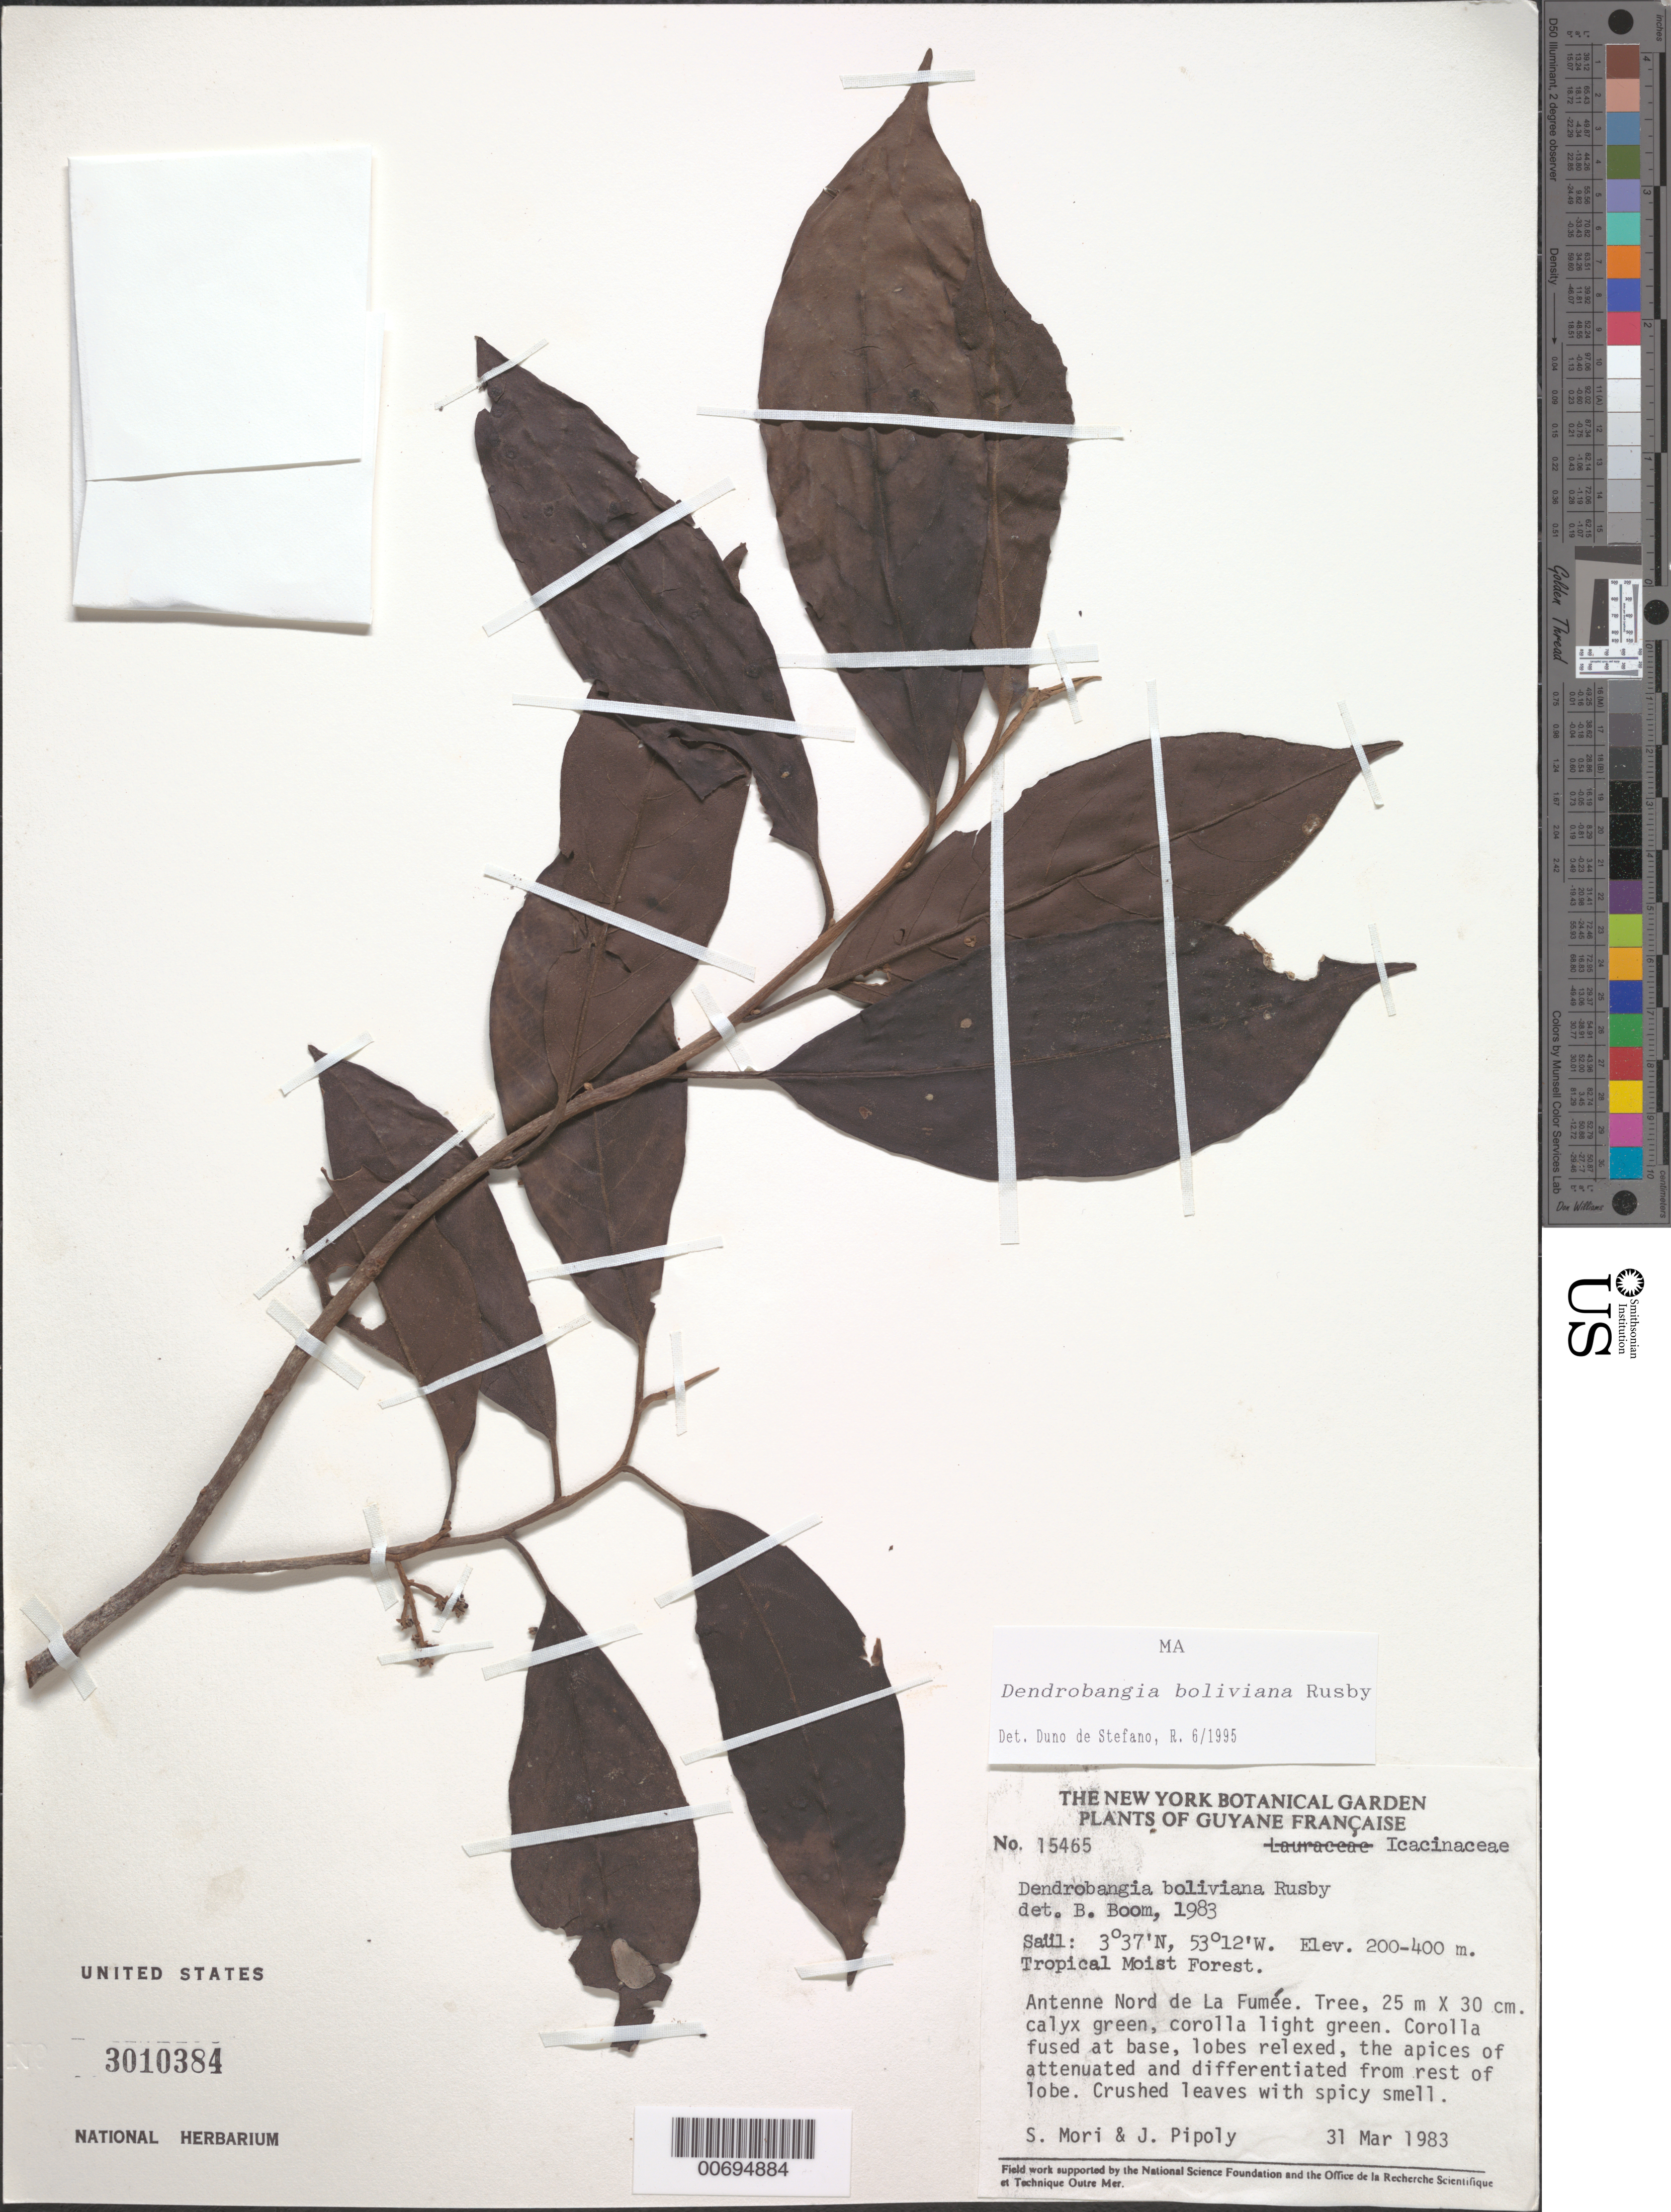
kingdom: Plantae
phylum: Tracheophyta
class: Magnoliopsida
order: Metteniusales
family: Metteniusaceae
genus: Dendrobangia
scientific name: Dendrobangia boliviana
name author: Rusby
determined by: Duno de Stefano, R.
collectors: S. Mori & J. J. Pipoly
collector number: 15465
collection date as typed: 31-Mar-83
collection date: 1983-03-31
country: French Guiana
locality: Saül, Antenne Nord de la Fumée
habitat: Tropical moist forest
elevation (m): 200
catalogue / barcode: US 3010384